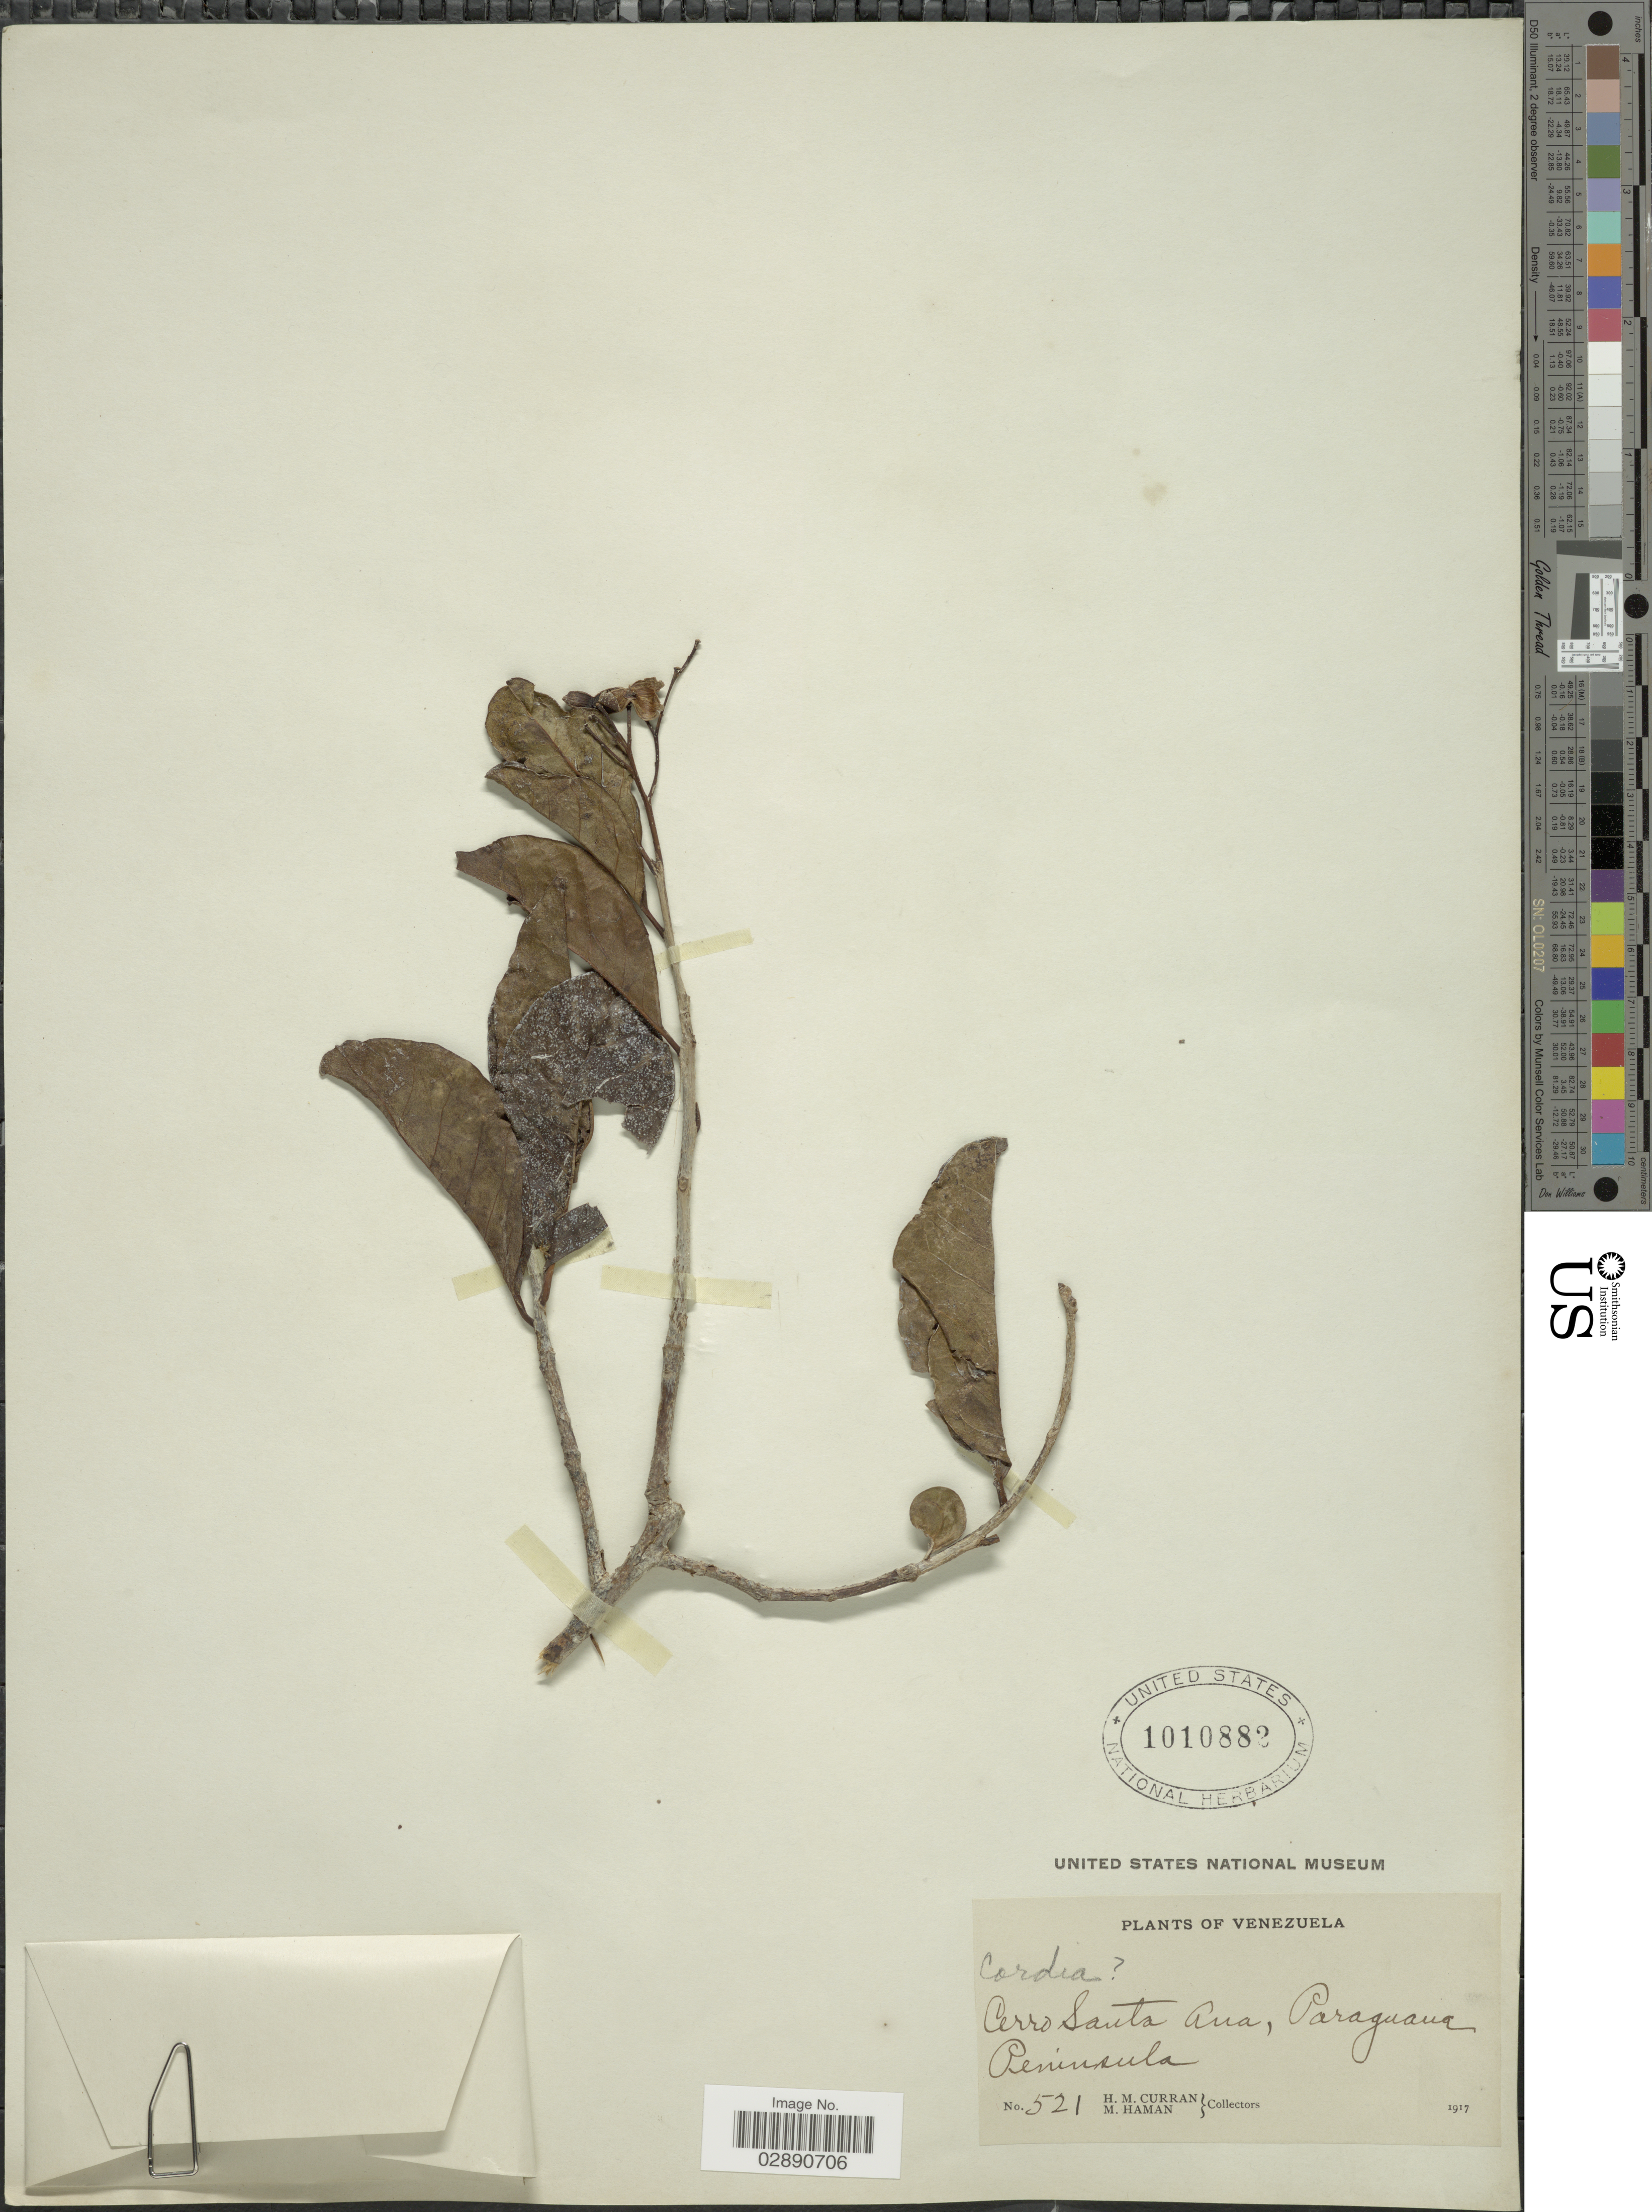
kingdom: Plantae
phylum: Tracheophyta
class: Magnoliopsida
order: Boraginales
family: Cordiaceae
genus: Cordia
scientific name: Cordia dentata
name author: Poir.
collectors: H. M. Curran & M. Haman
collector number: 521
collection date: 1917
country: Venezuela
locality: Cerro Santa Ana, Paraguana Peninsula.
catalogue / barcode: US 1010882